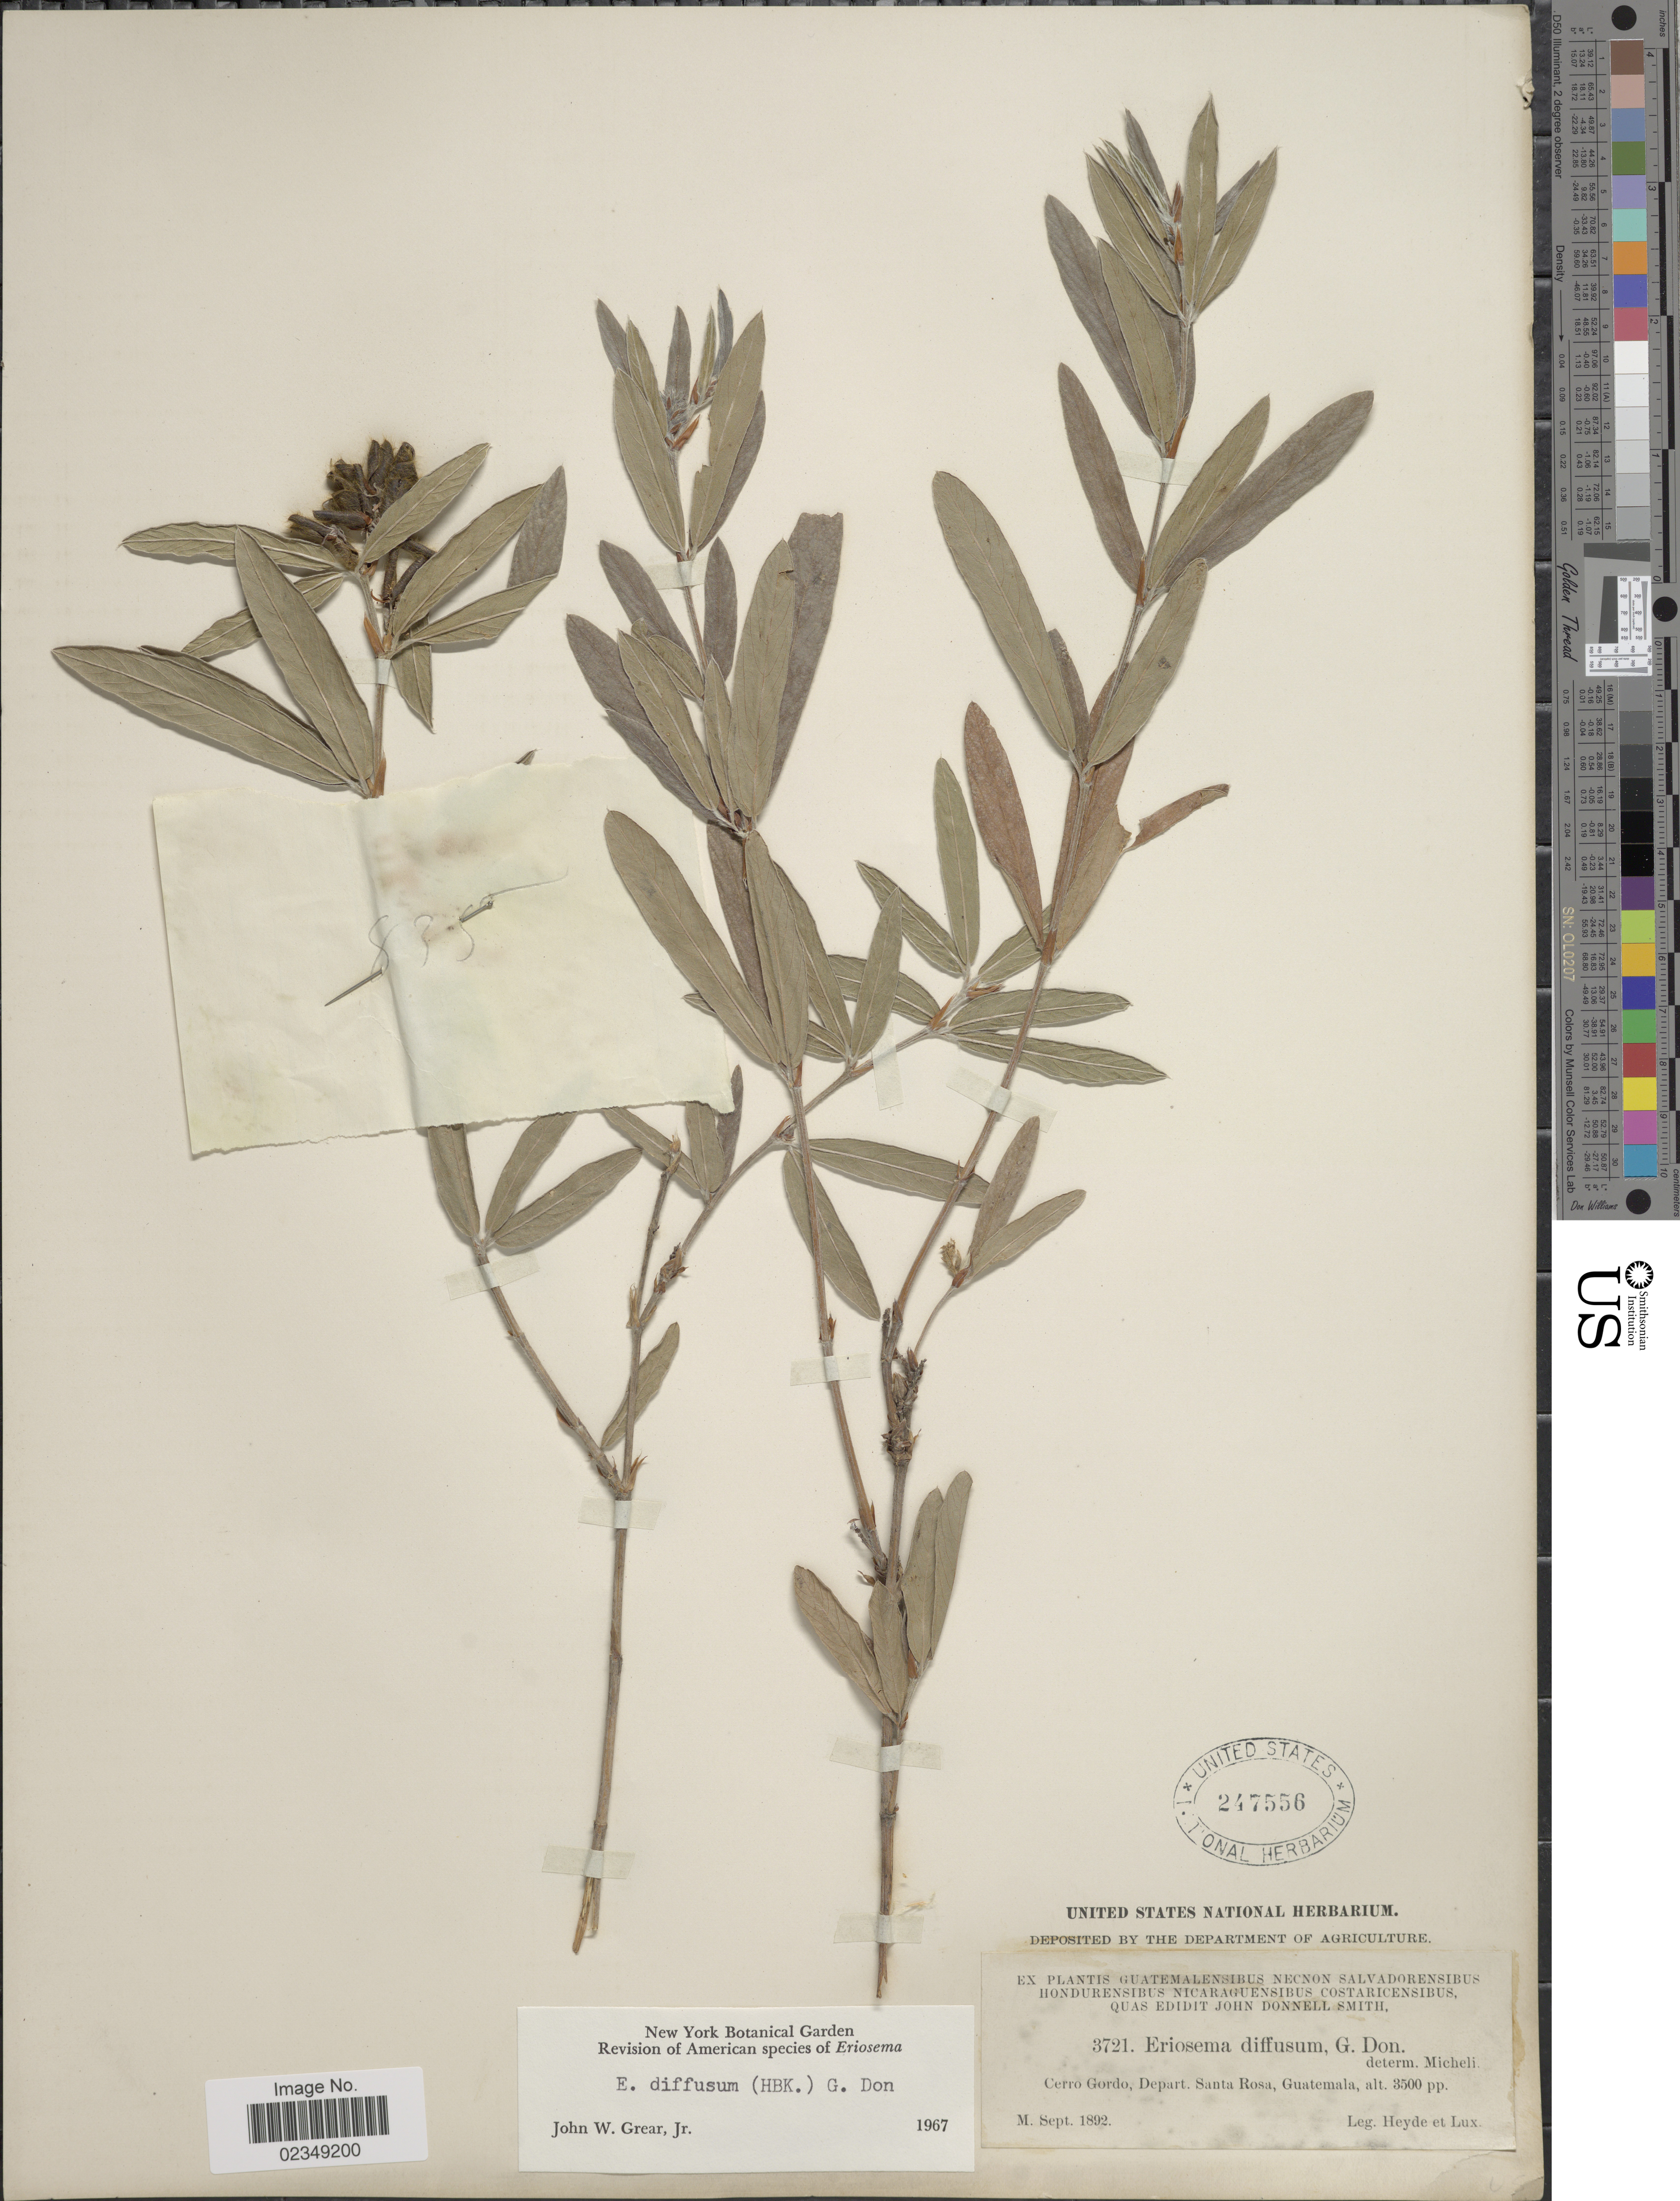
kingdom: Plantae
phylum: Tracheophyta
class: Magnoliopsida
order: Fabales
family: Fabaceae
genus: Eriosema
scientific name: Eriosema diffusum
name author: (Kunth) G. Don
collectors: Heyde & Lux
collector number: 3721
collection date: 1892-09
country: Guatemala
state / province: Santa Rosa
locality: Cerro Gordo, Depart. Santa Rosa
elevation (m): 1067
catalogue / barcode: US 247556